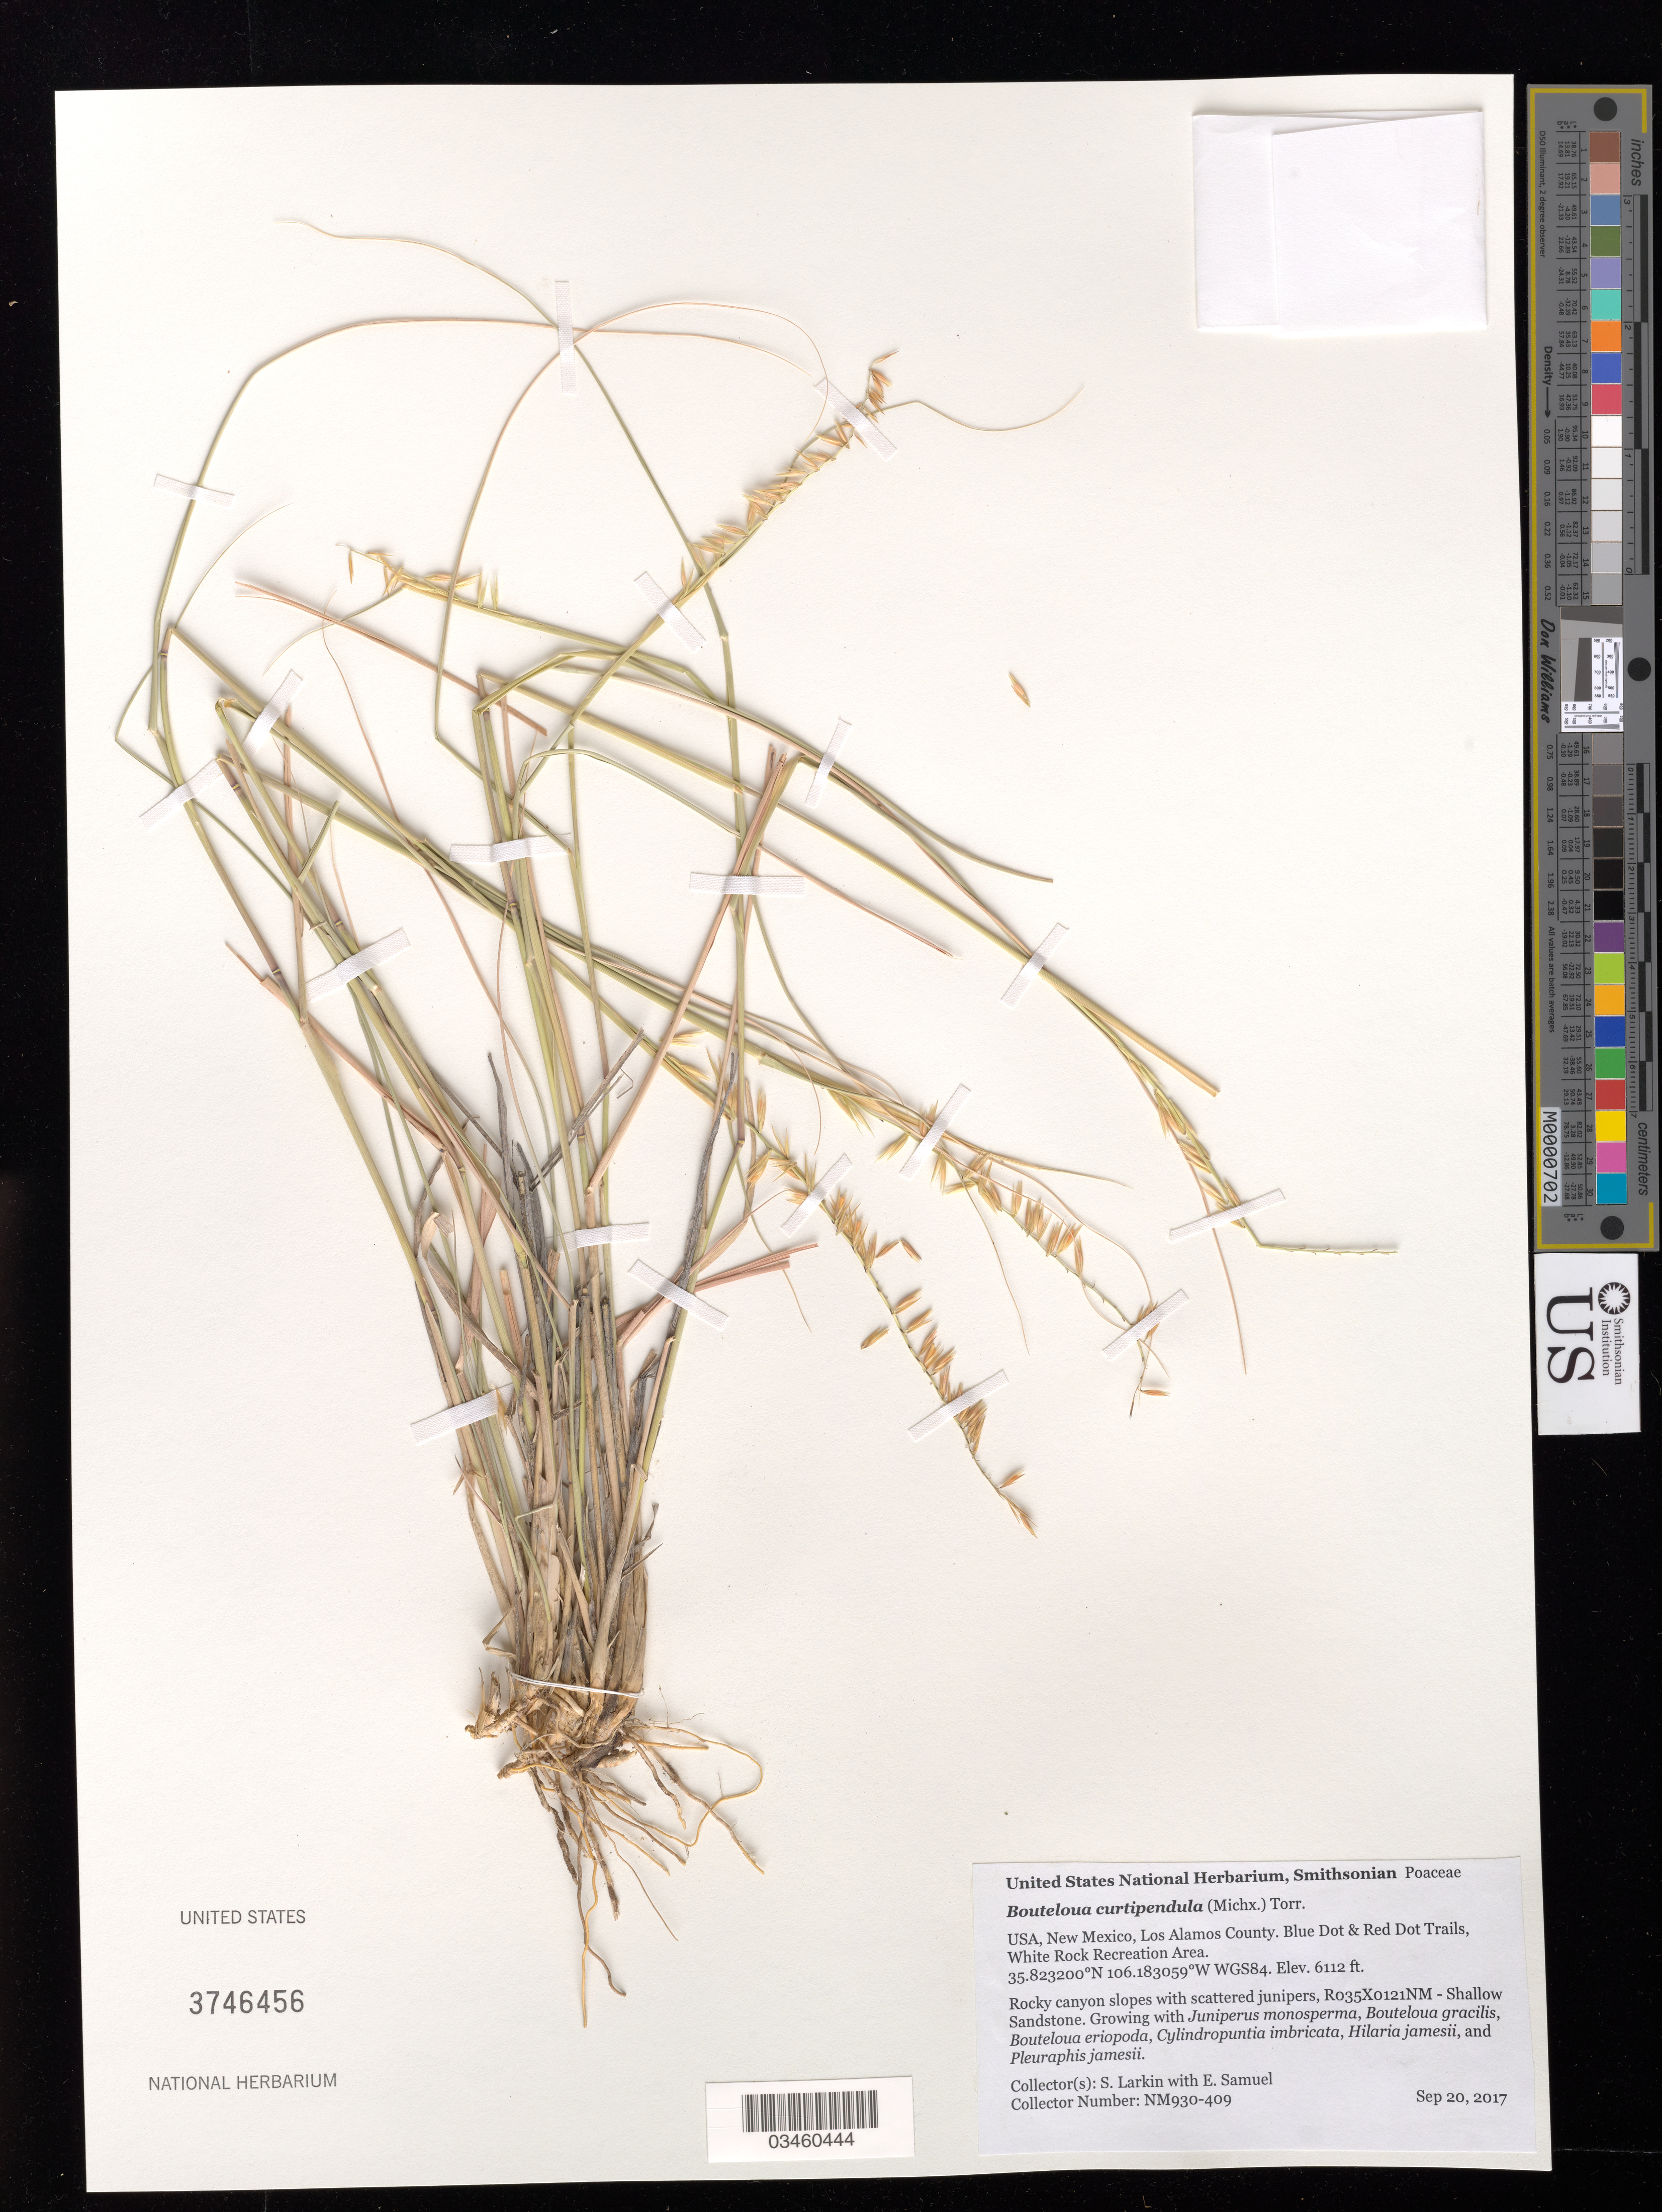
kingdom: Plantae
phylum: Tracheophyta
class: Liliopsida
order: Poales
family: Poaceae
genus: Bouteloua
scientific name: Bouteloua curtipendula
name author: (Michx.) Torr.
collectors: S. Larkin & E. Samuel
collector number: NM930-409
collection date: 2017-09-20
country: United States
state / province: New Mexico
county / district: Los Alamos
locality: White Rock Recreation Area Open Space, Blue Dot and Red Dot trails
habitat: R035X0121NM - Shallow Sandstone.Rocky canyon slopes with scattered junipers.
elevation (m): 1863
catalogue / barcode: US 3746456